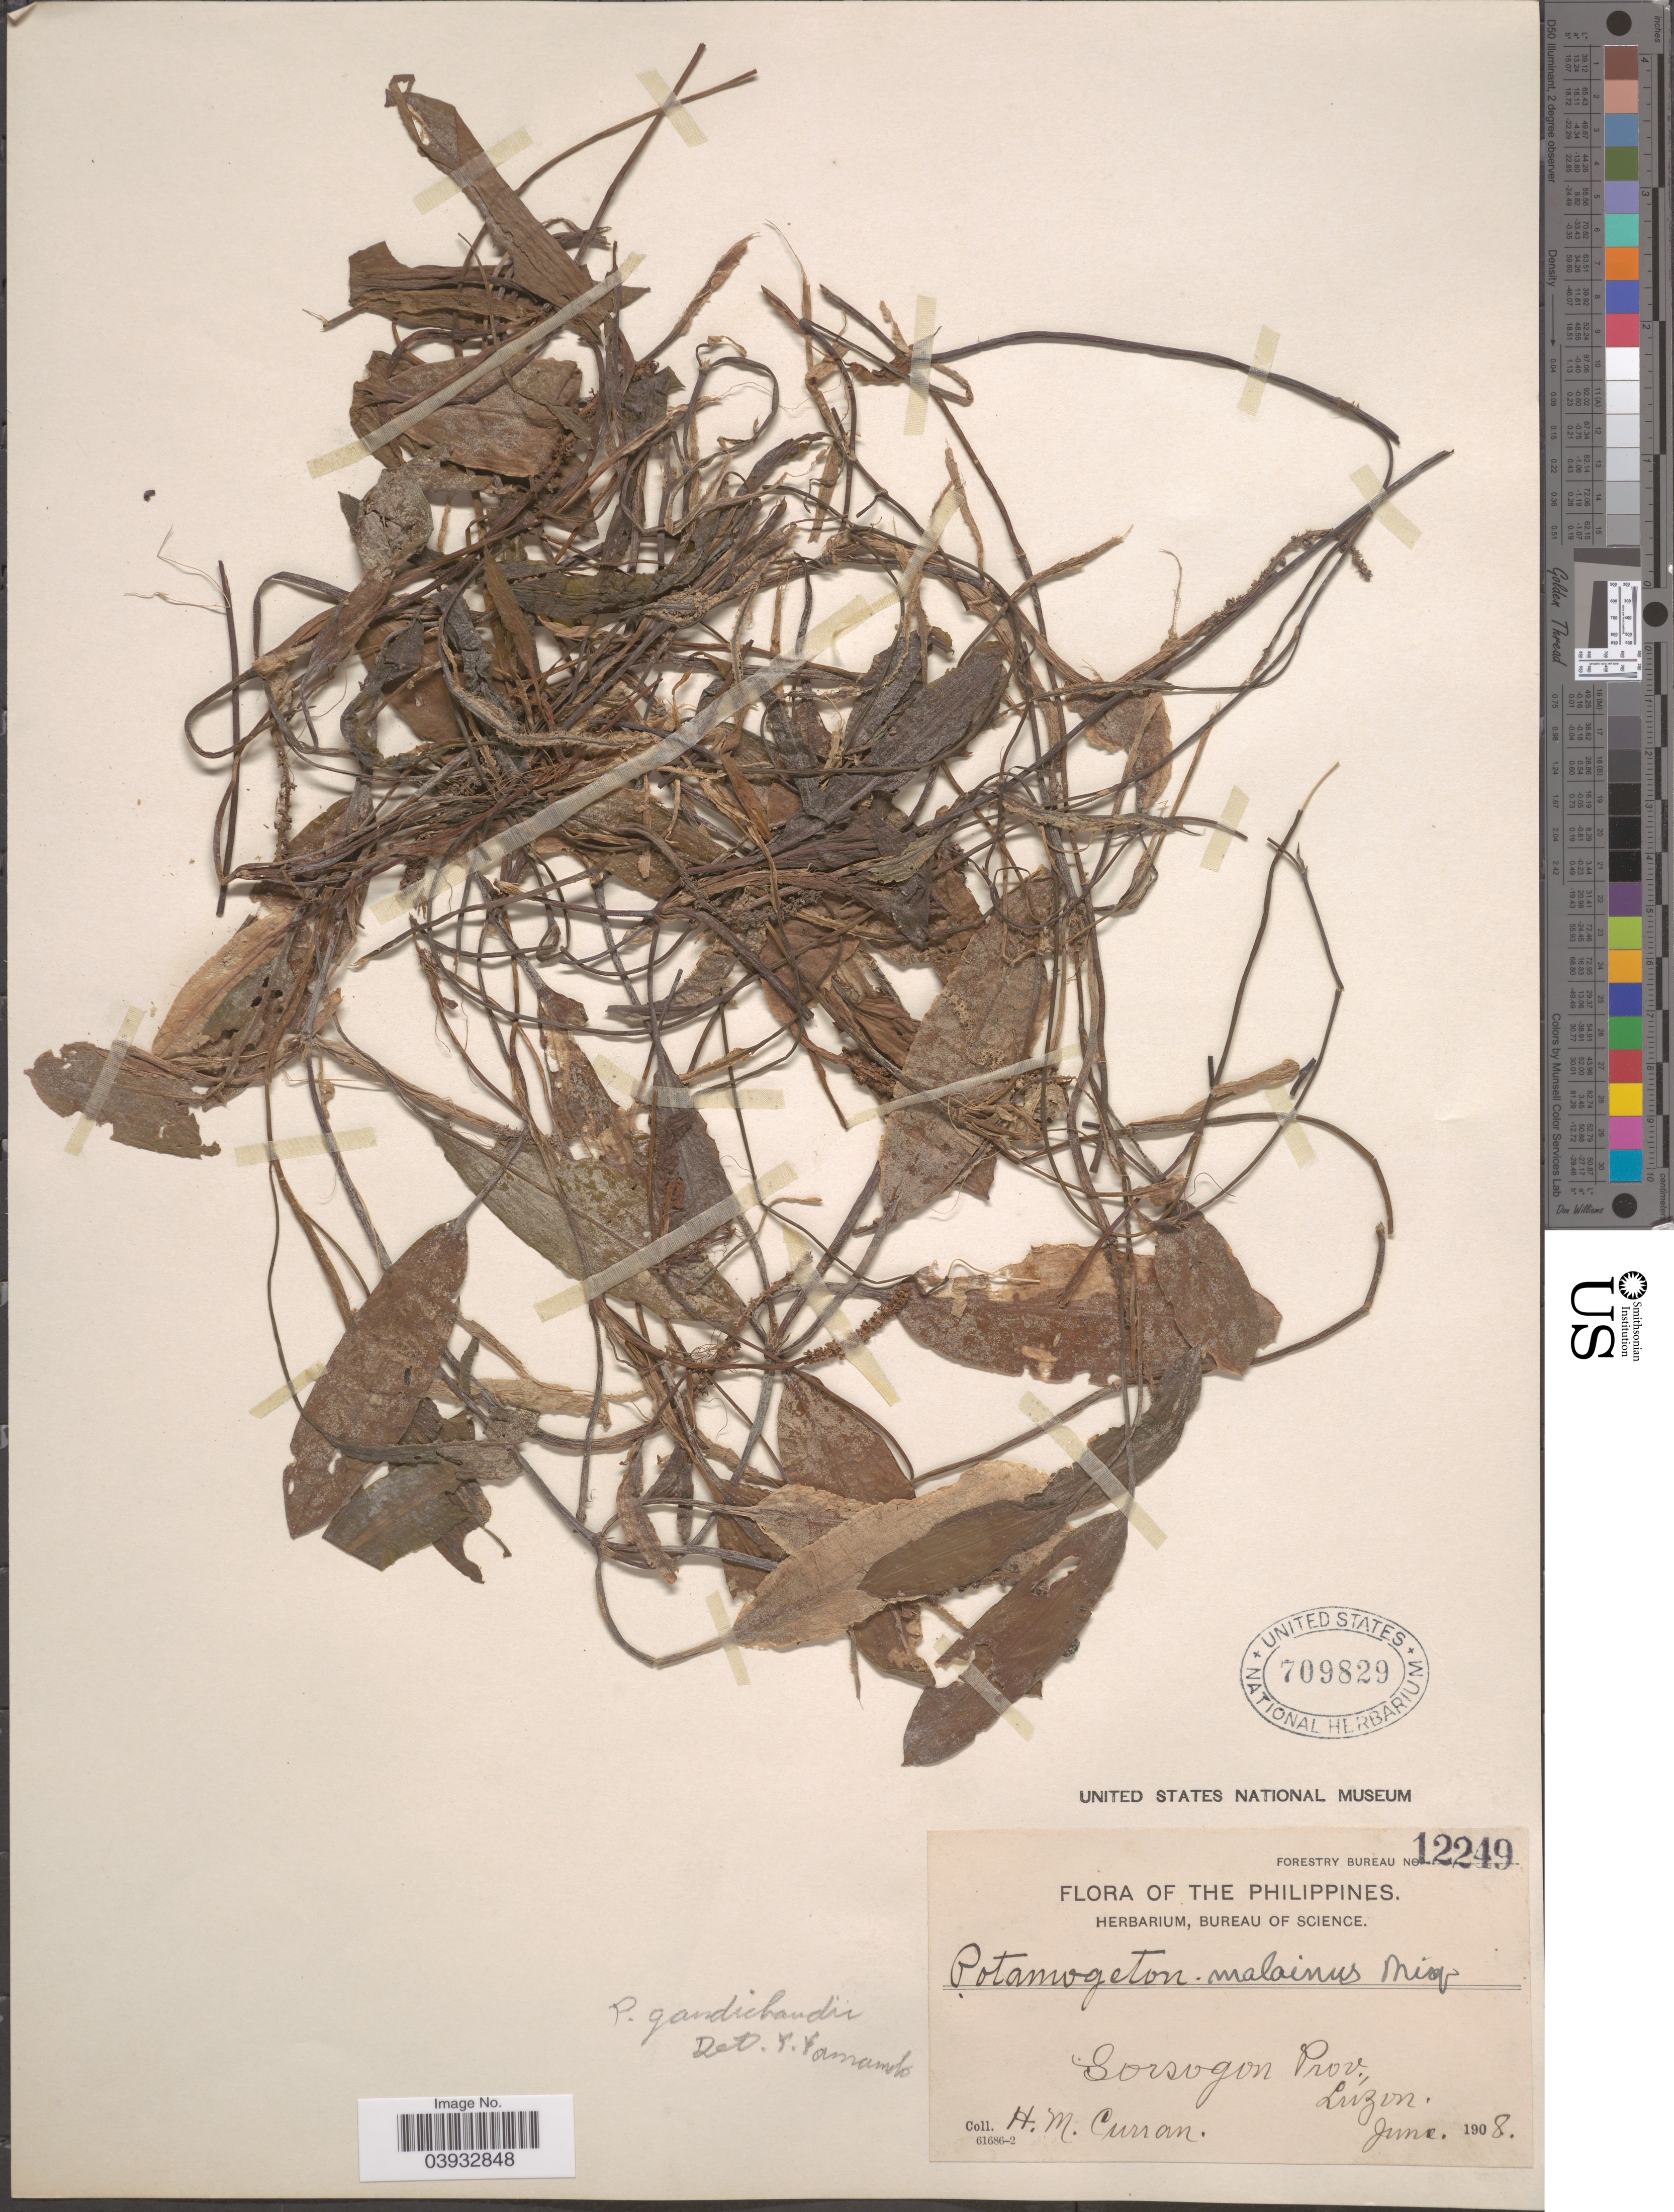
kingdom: Plantae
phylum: Tracheophyta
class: Liliopsida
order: Alismatales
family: Potamogetonaceae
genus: Potamogeton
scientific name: Potamogeton gaudichaudii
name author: Cham. & Schltdl.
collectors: H. M. Curran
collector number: Forestry Bureau 12249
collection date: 1908-06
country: Philippines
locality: Sorsogon Prov., Luzon.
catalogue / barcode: US 709829